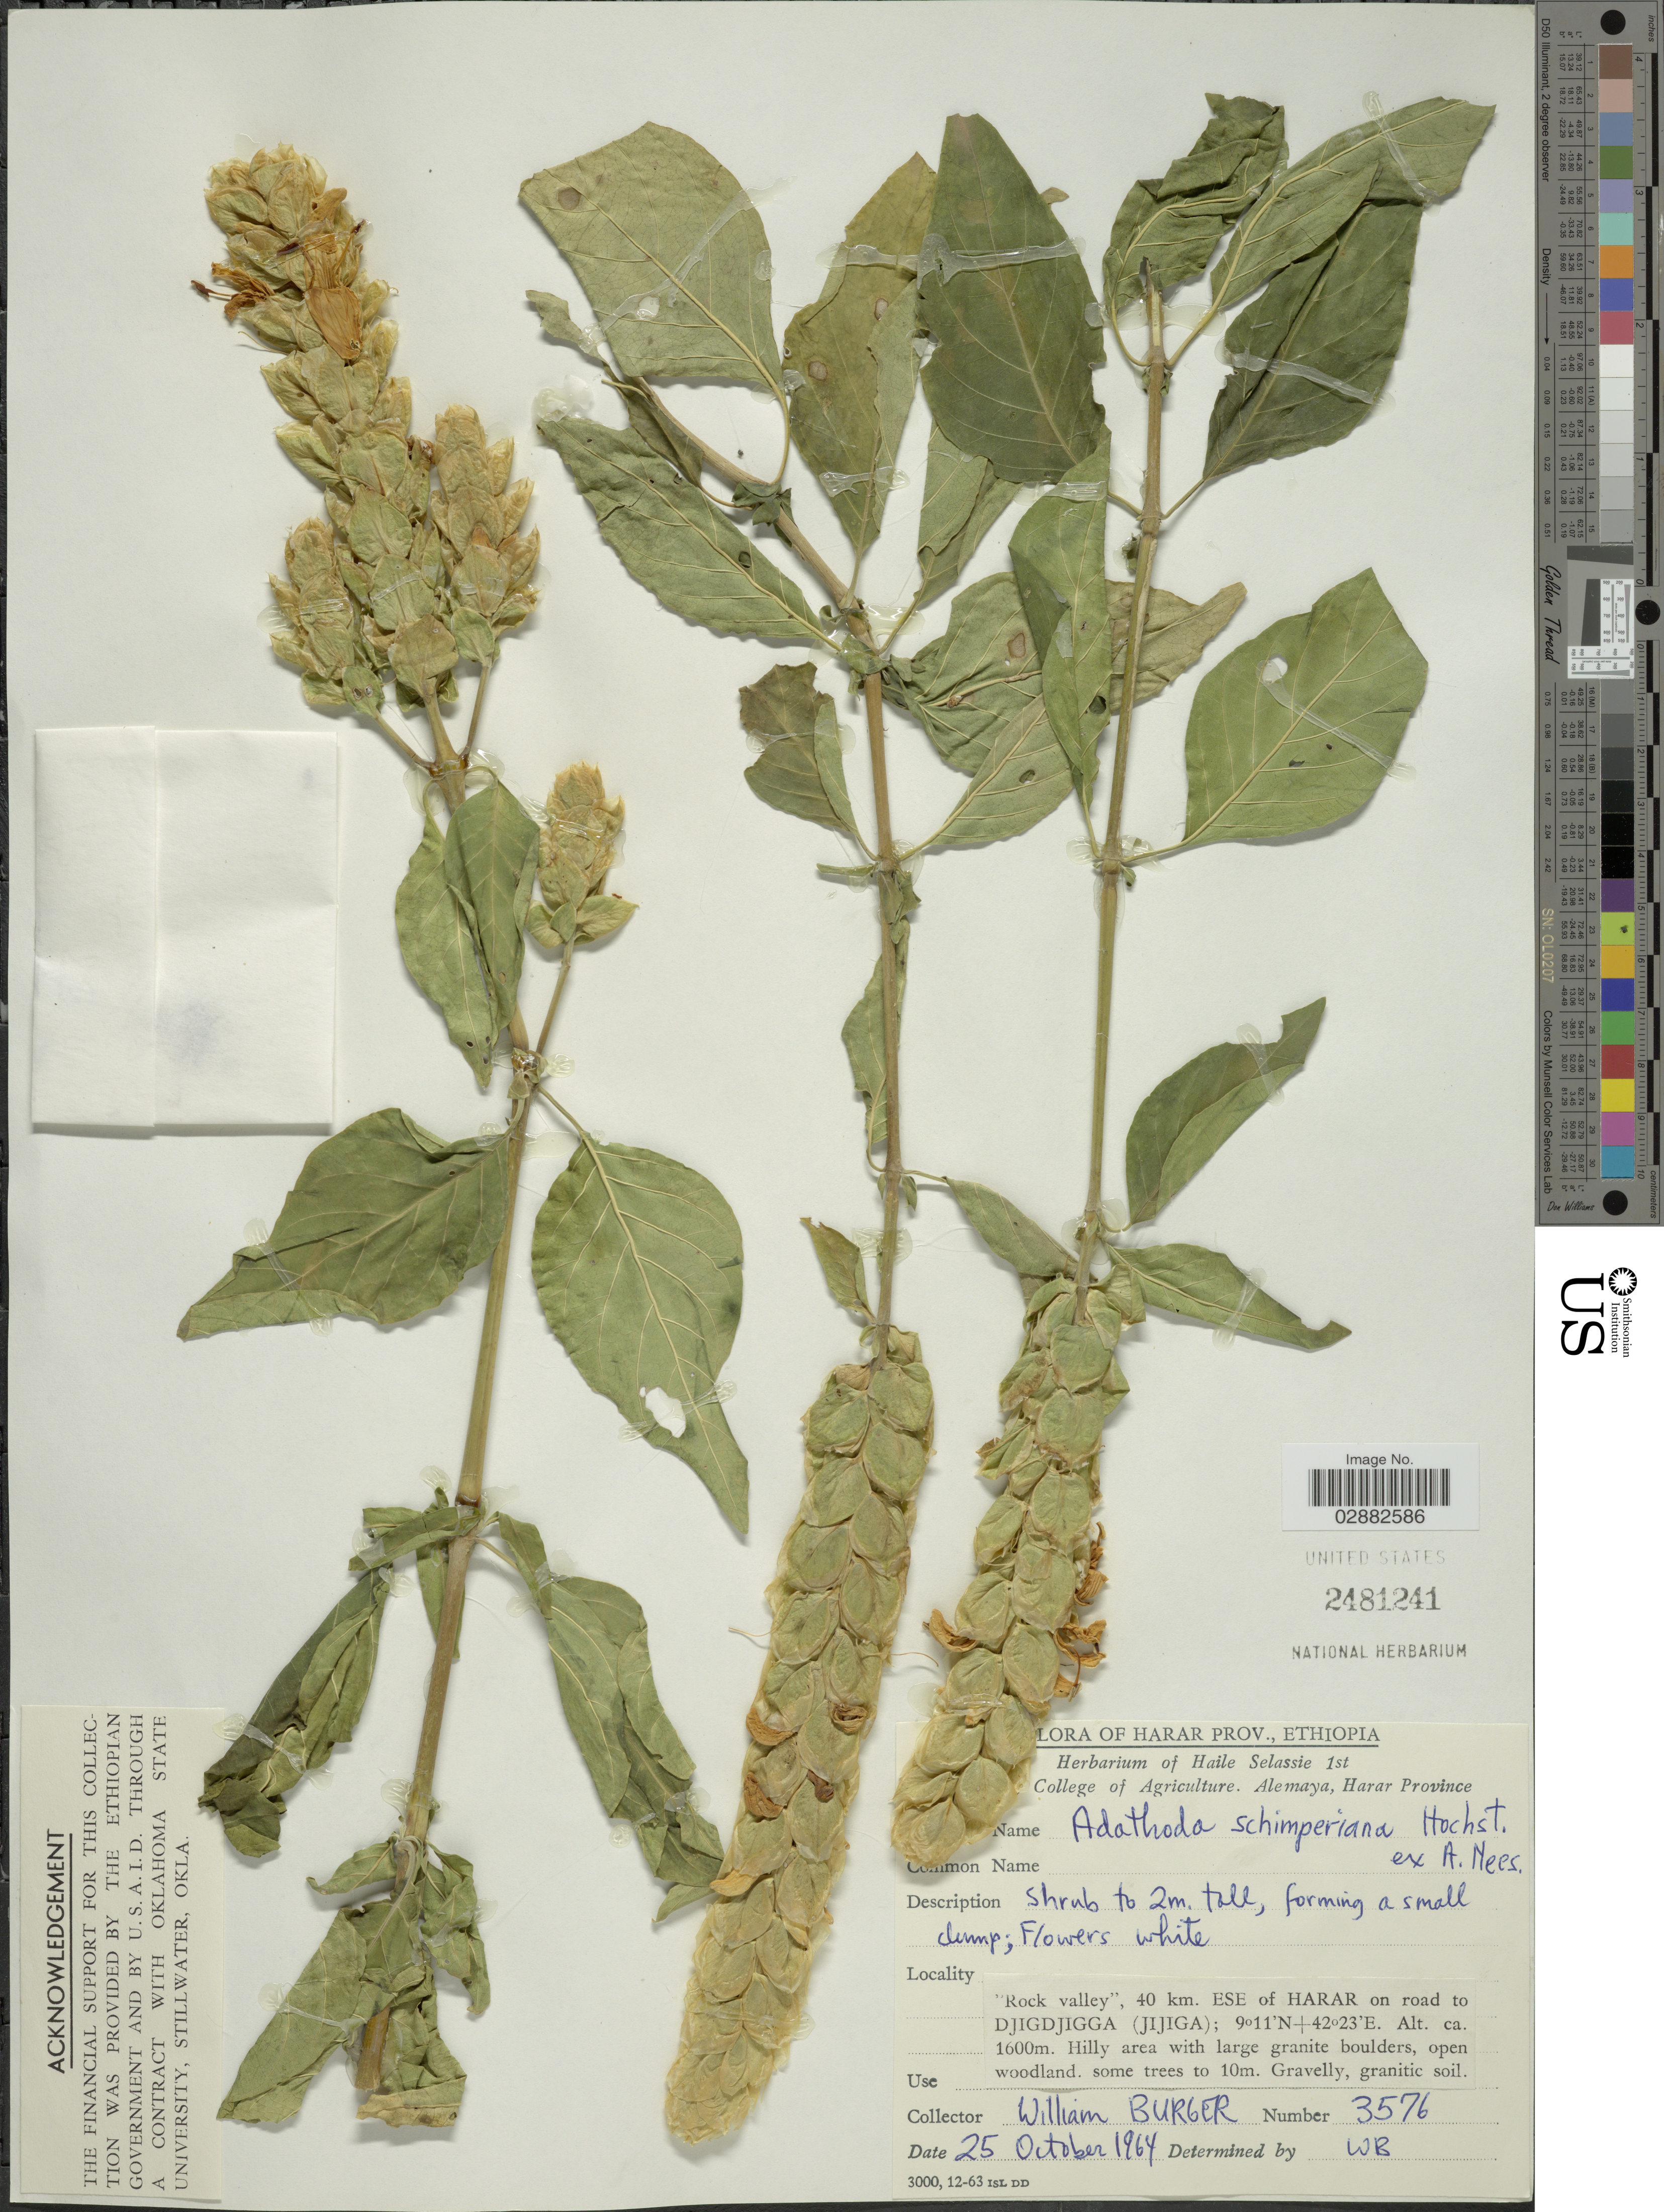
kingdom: Plantae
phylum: Tracheophyta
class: Magnoliopsida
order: Lamiales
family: Acanthaceae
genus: Justicia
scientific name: Justicia schimperiana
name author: (Hochst. ex Nees) T. Anderson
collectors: W. Burger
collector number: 3576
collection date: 1964-10-25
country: Ethiopia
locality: Harar Prov., "Rock valley", 40 km. ESE of Harar on road to Djigdjigga (Jijiga).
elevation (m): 1600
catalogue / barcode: US 2481241